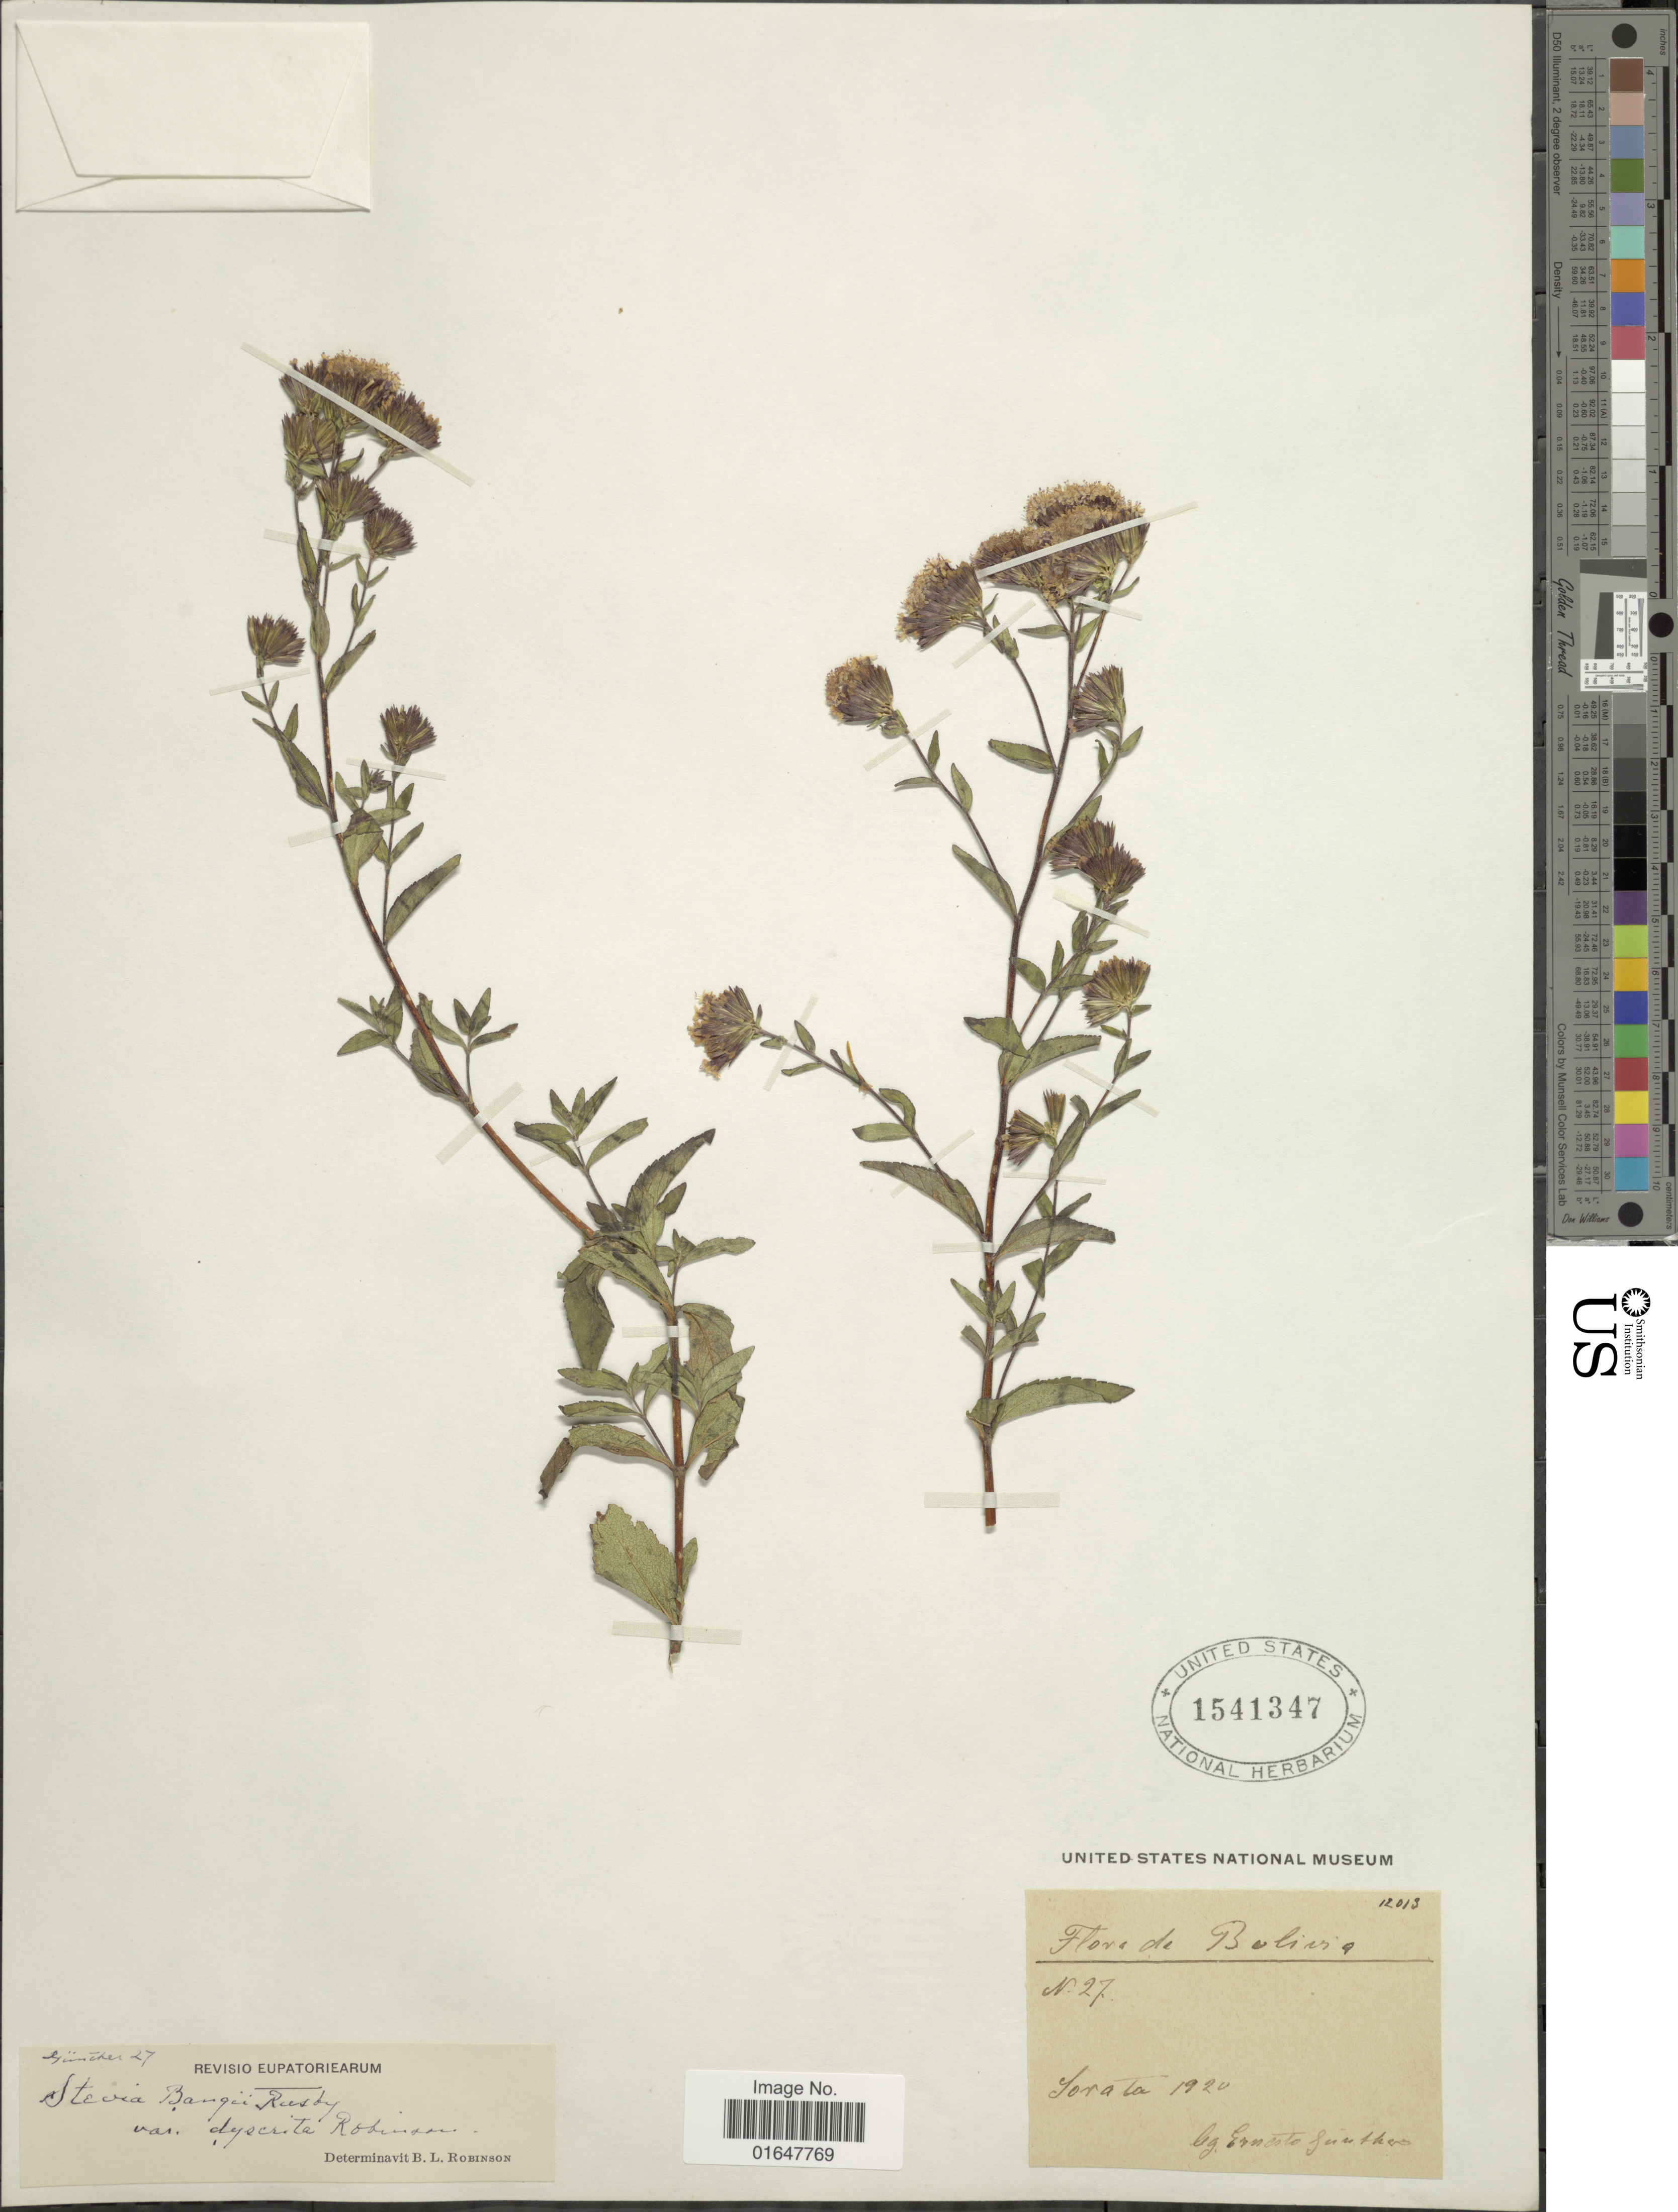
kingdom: Plantae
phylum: Tracheophyta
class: Magnoliopsida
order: Asterales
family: Asteraceae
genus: Stevia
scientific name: Stevia bangii var. dyscrita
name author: B.L. Rob.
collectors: E. Gunther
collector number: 27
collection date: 1920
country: Bolivia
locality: Sorata [unsure placement]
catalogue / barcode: US 1541347